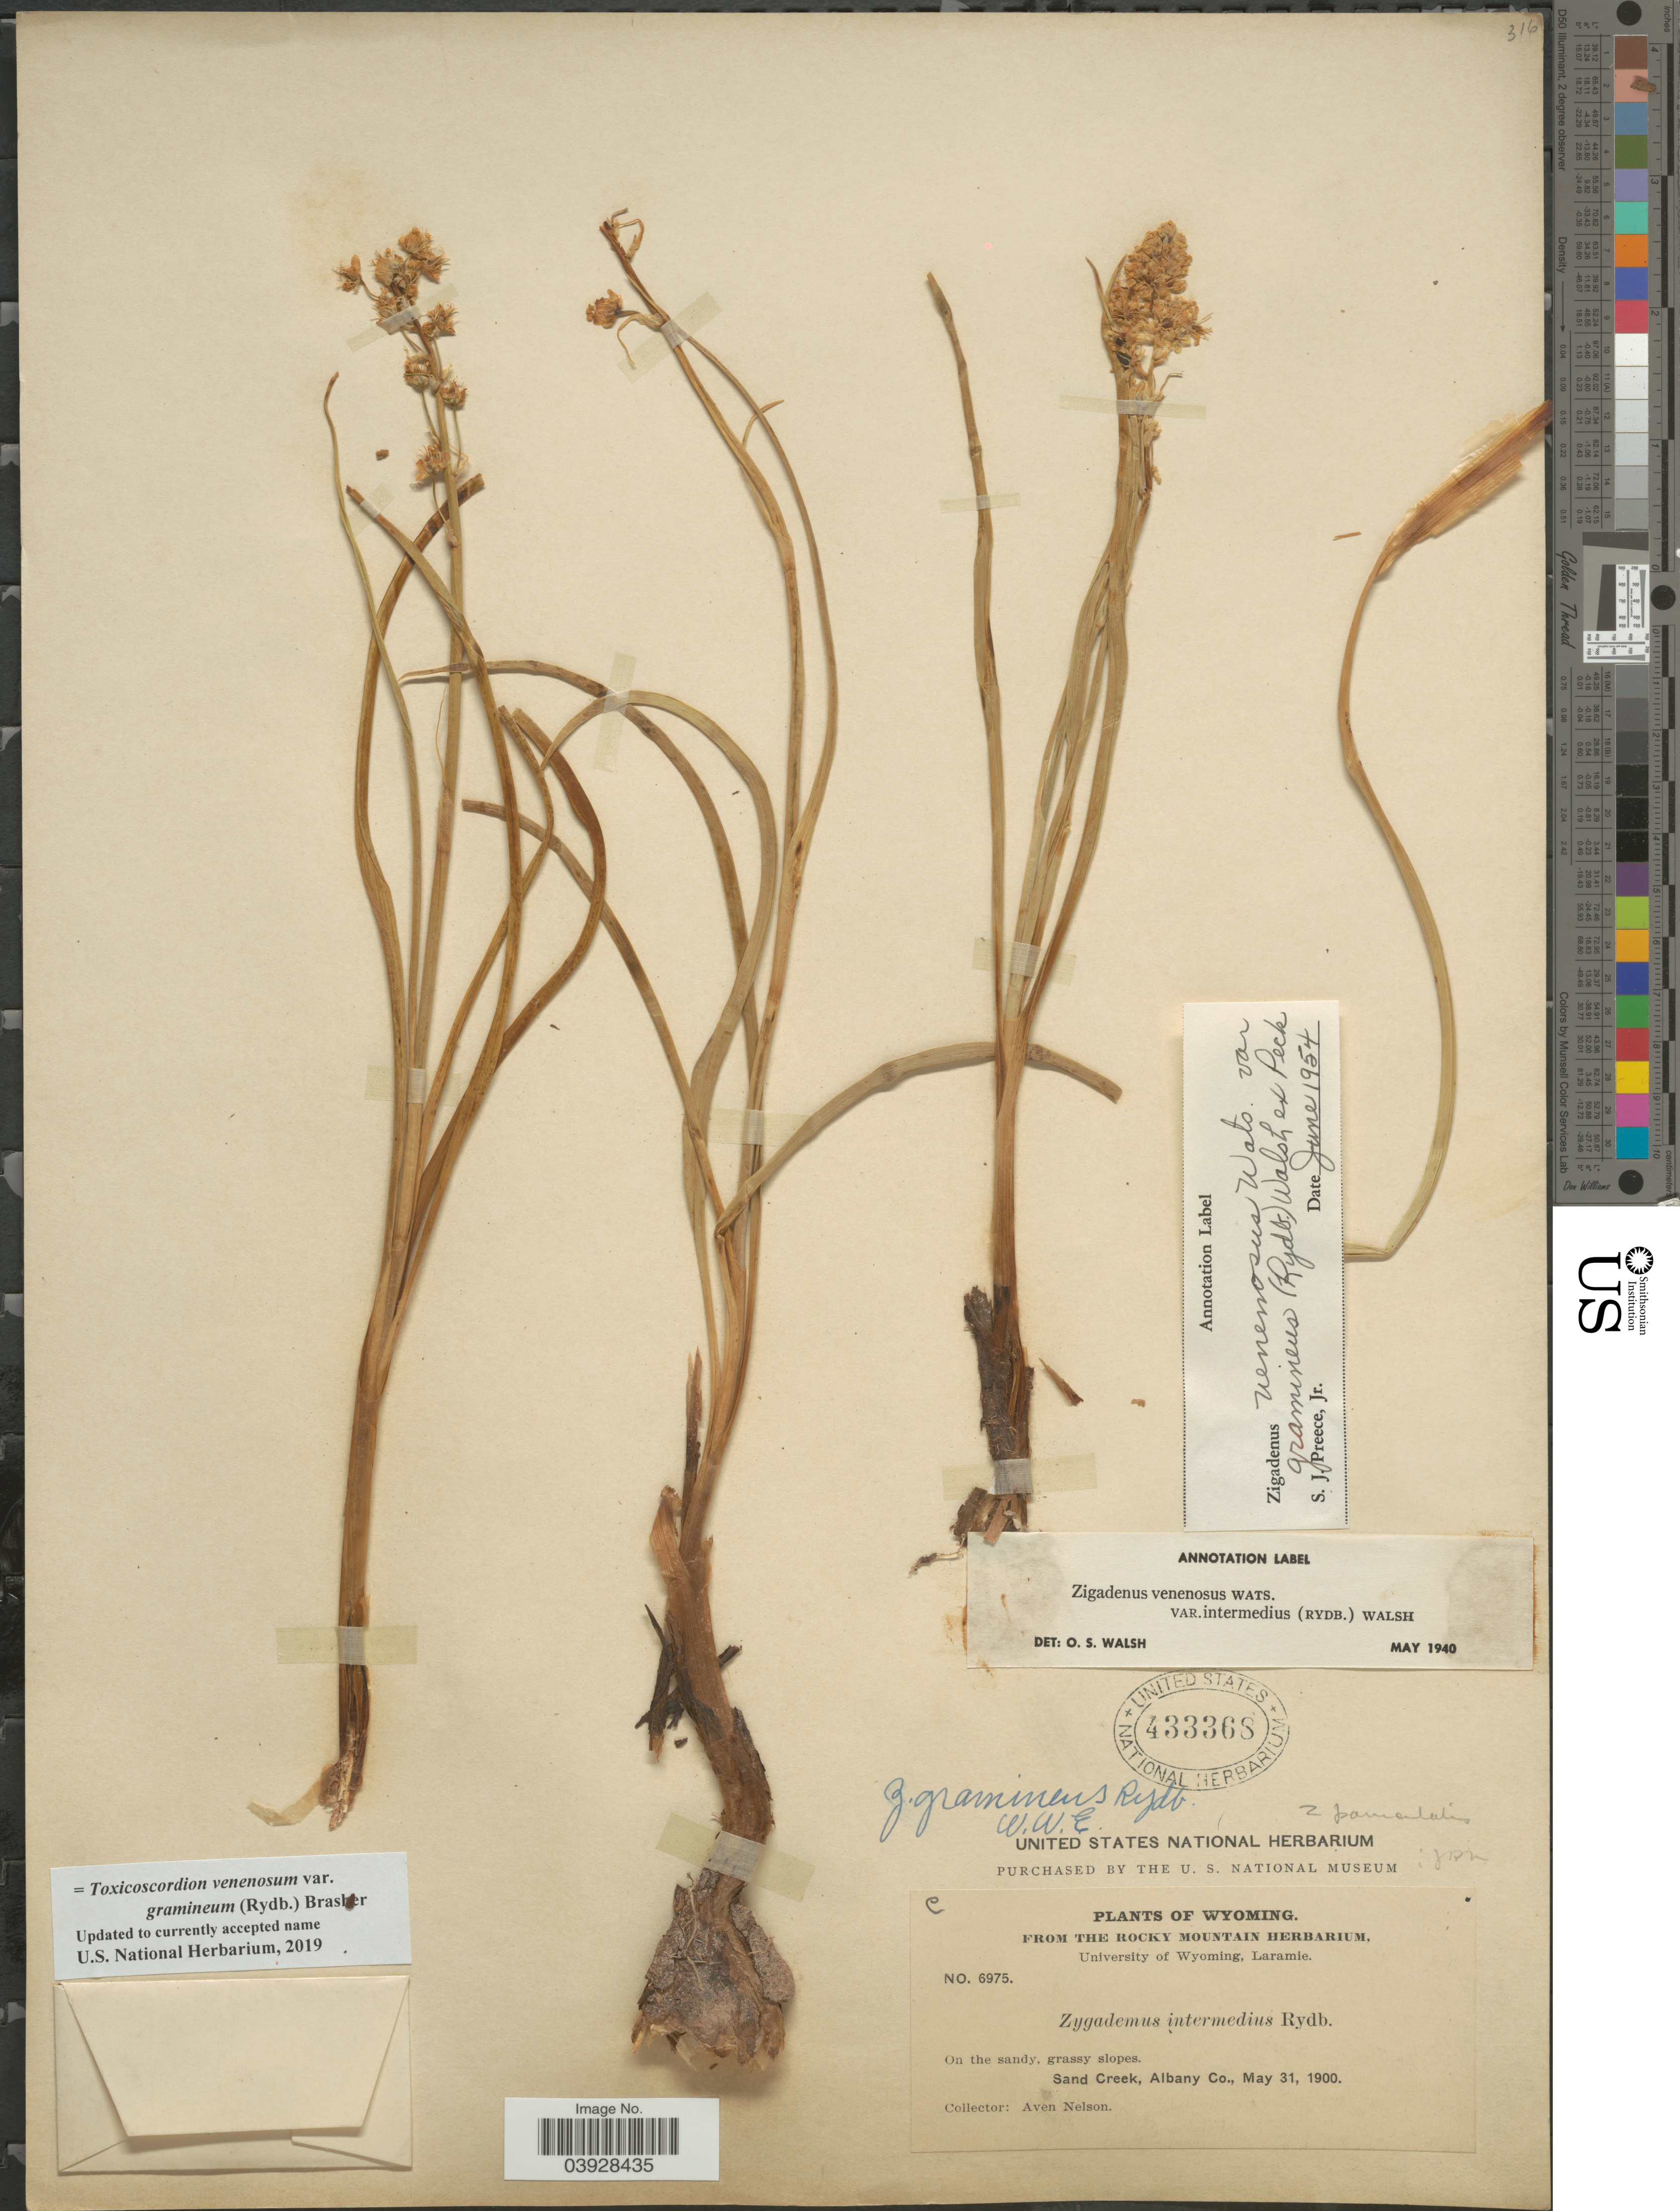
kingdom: Plantae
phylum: Tracheophyta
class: Liliopsida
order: Liliales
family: Melanthiaceae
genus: Toxicoscordion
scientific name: Toxicoscordion venenosum var. gramineum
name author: (Rydb.) Brasher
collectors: A. Nelson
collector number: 6975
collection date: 1900-05-31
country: United States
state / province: Wyoming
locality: Sand Creek, Albany Co.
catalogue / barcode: US 433368